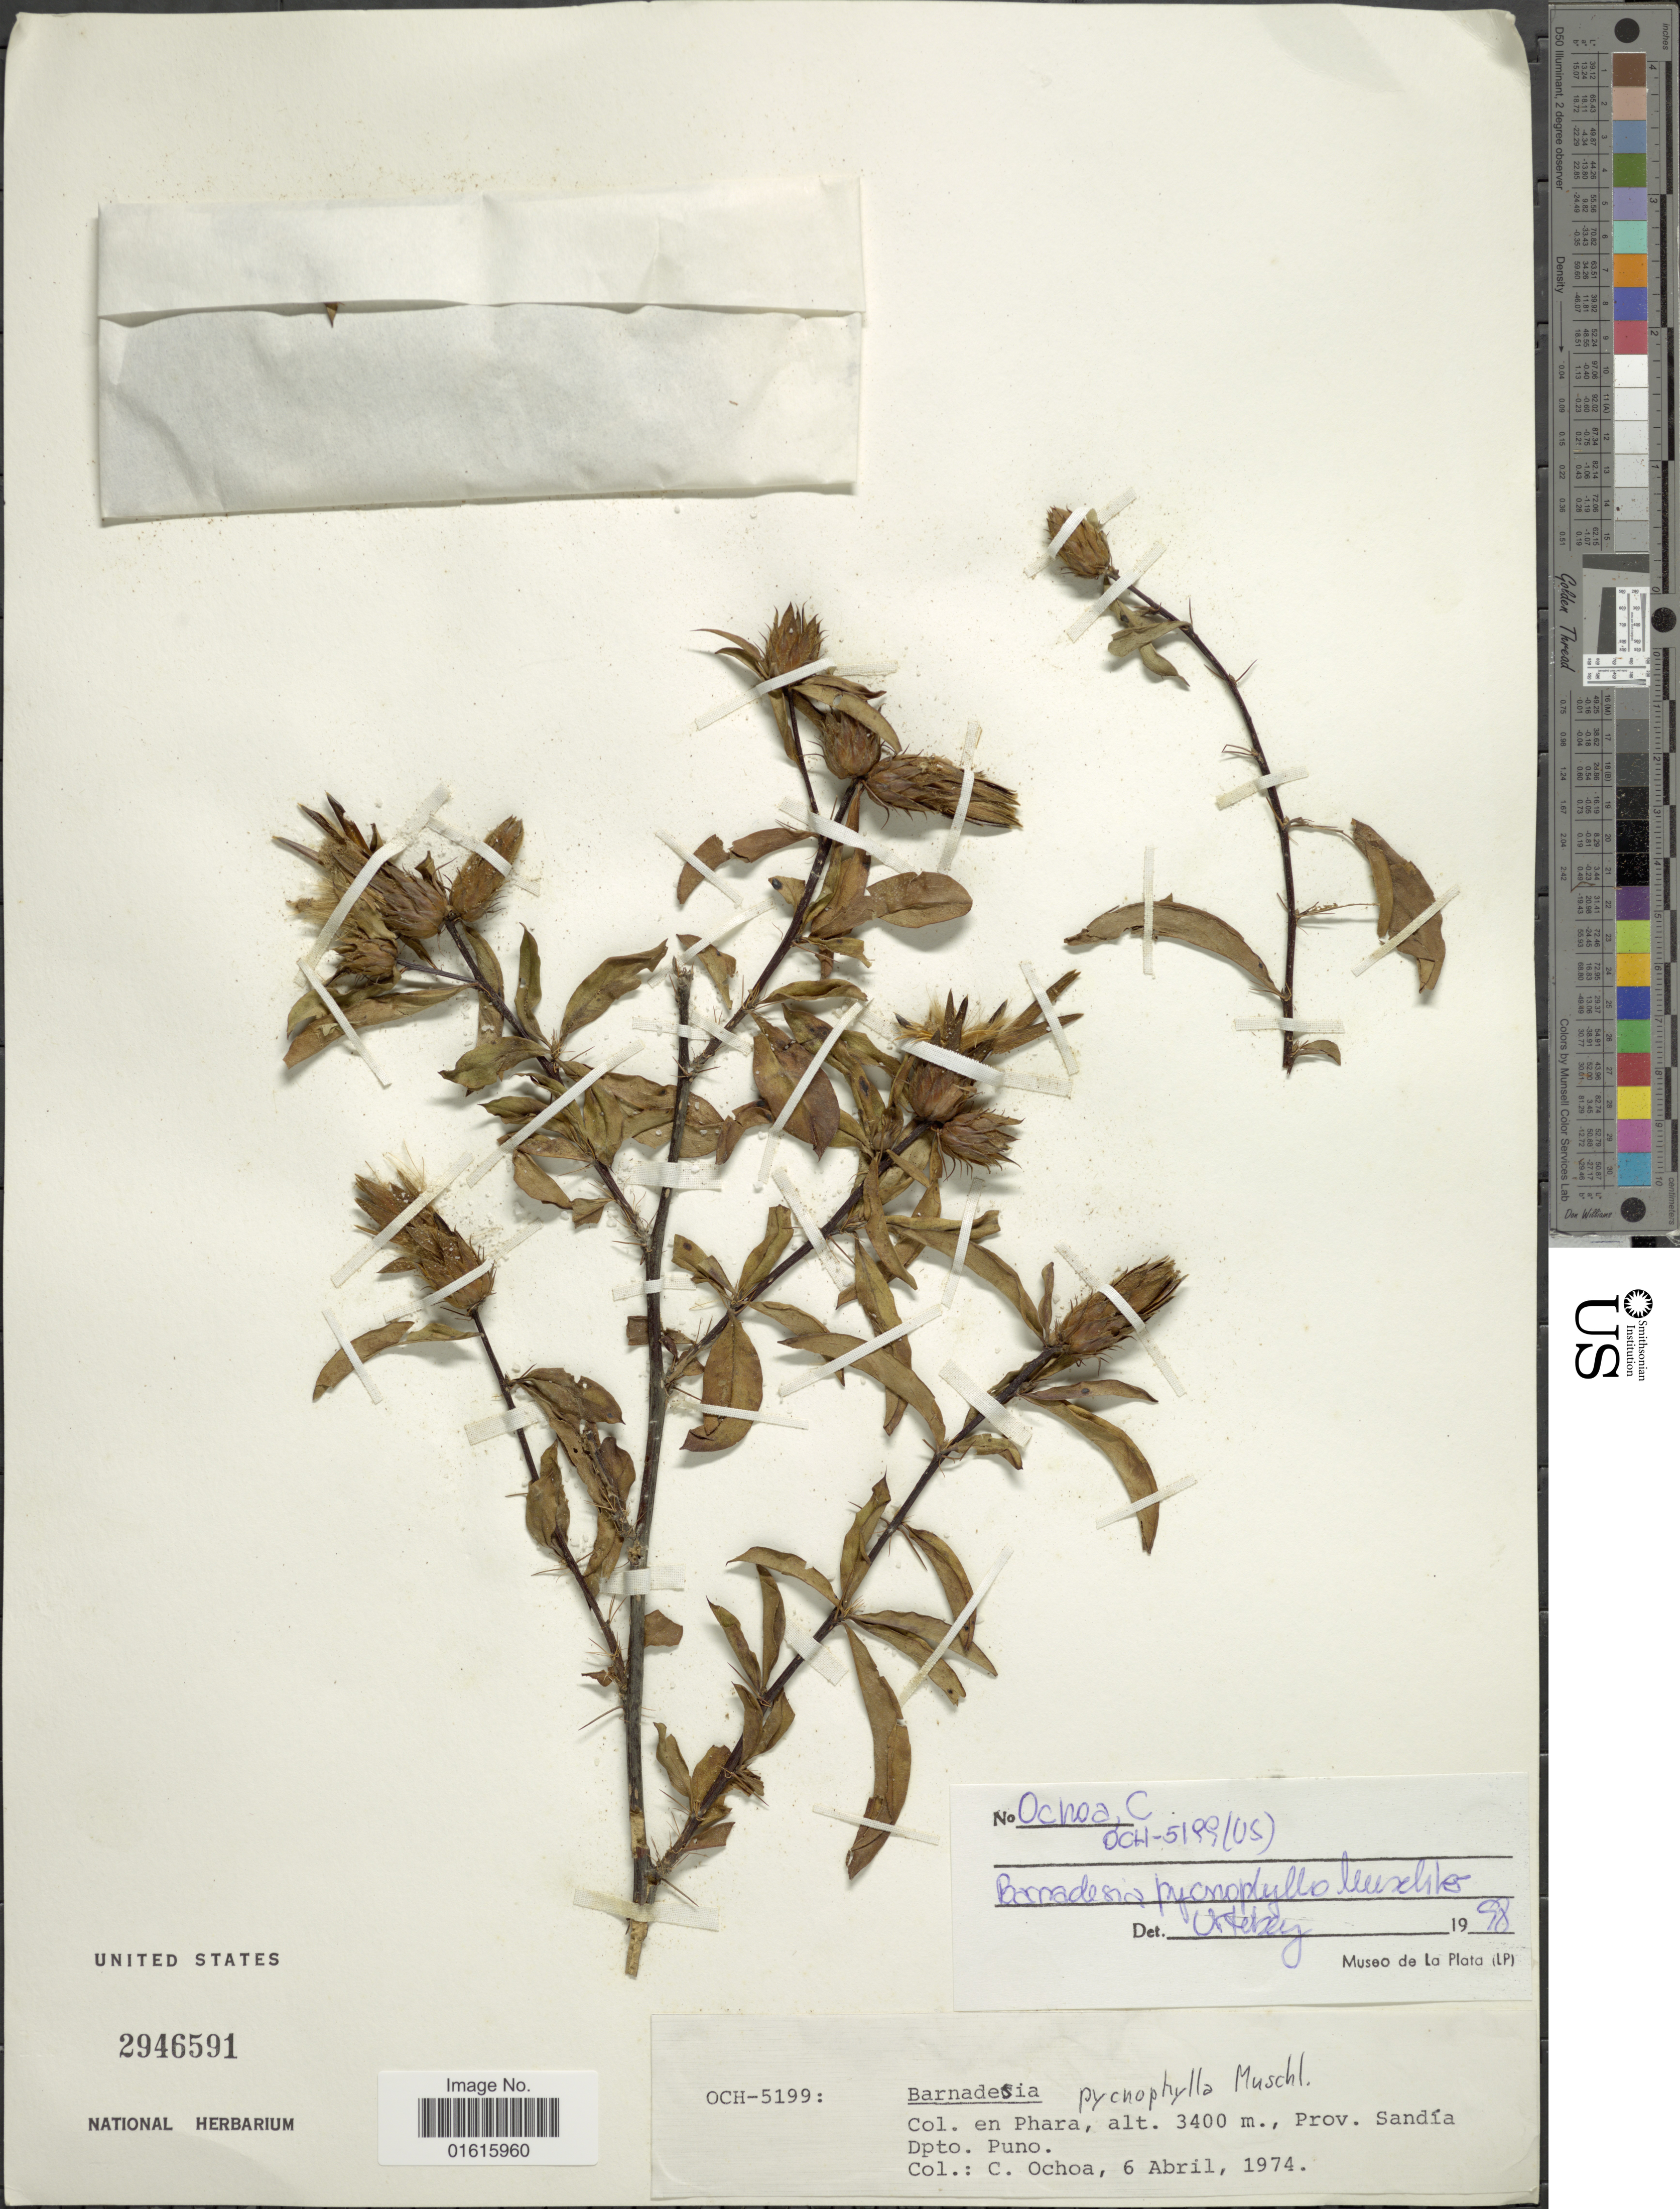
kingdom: Plantae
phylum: Tracheophyta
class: Magnoliopsida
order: Asterales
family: Asteraceae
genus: Barnadesia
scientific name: Barnadesia pycnophylla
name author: Muschl.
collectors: C. Ochoa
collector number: OCH5199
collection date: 1974-04-06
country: Peru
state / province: Puno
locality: Col. en Phara, Prov. Sandia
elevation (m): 3400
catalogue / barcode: US 2946591